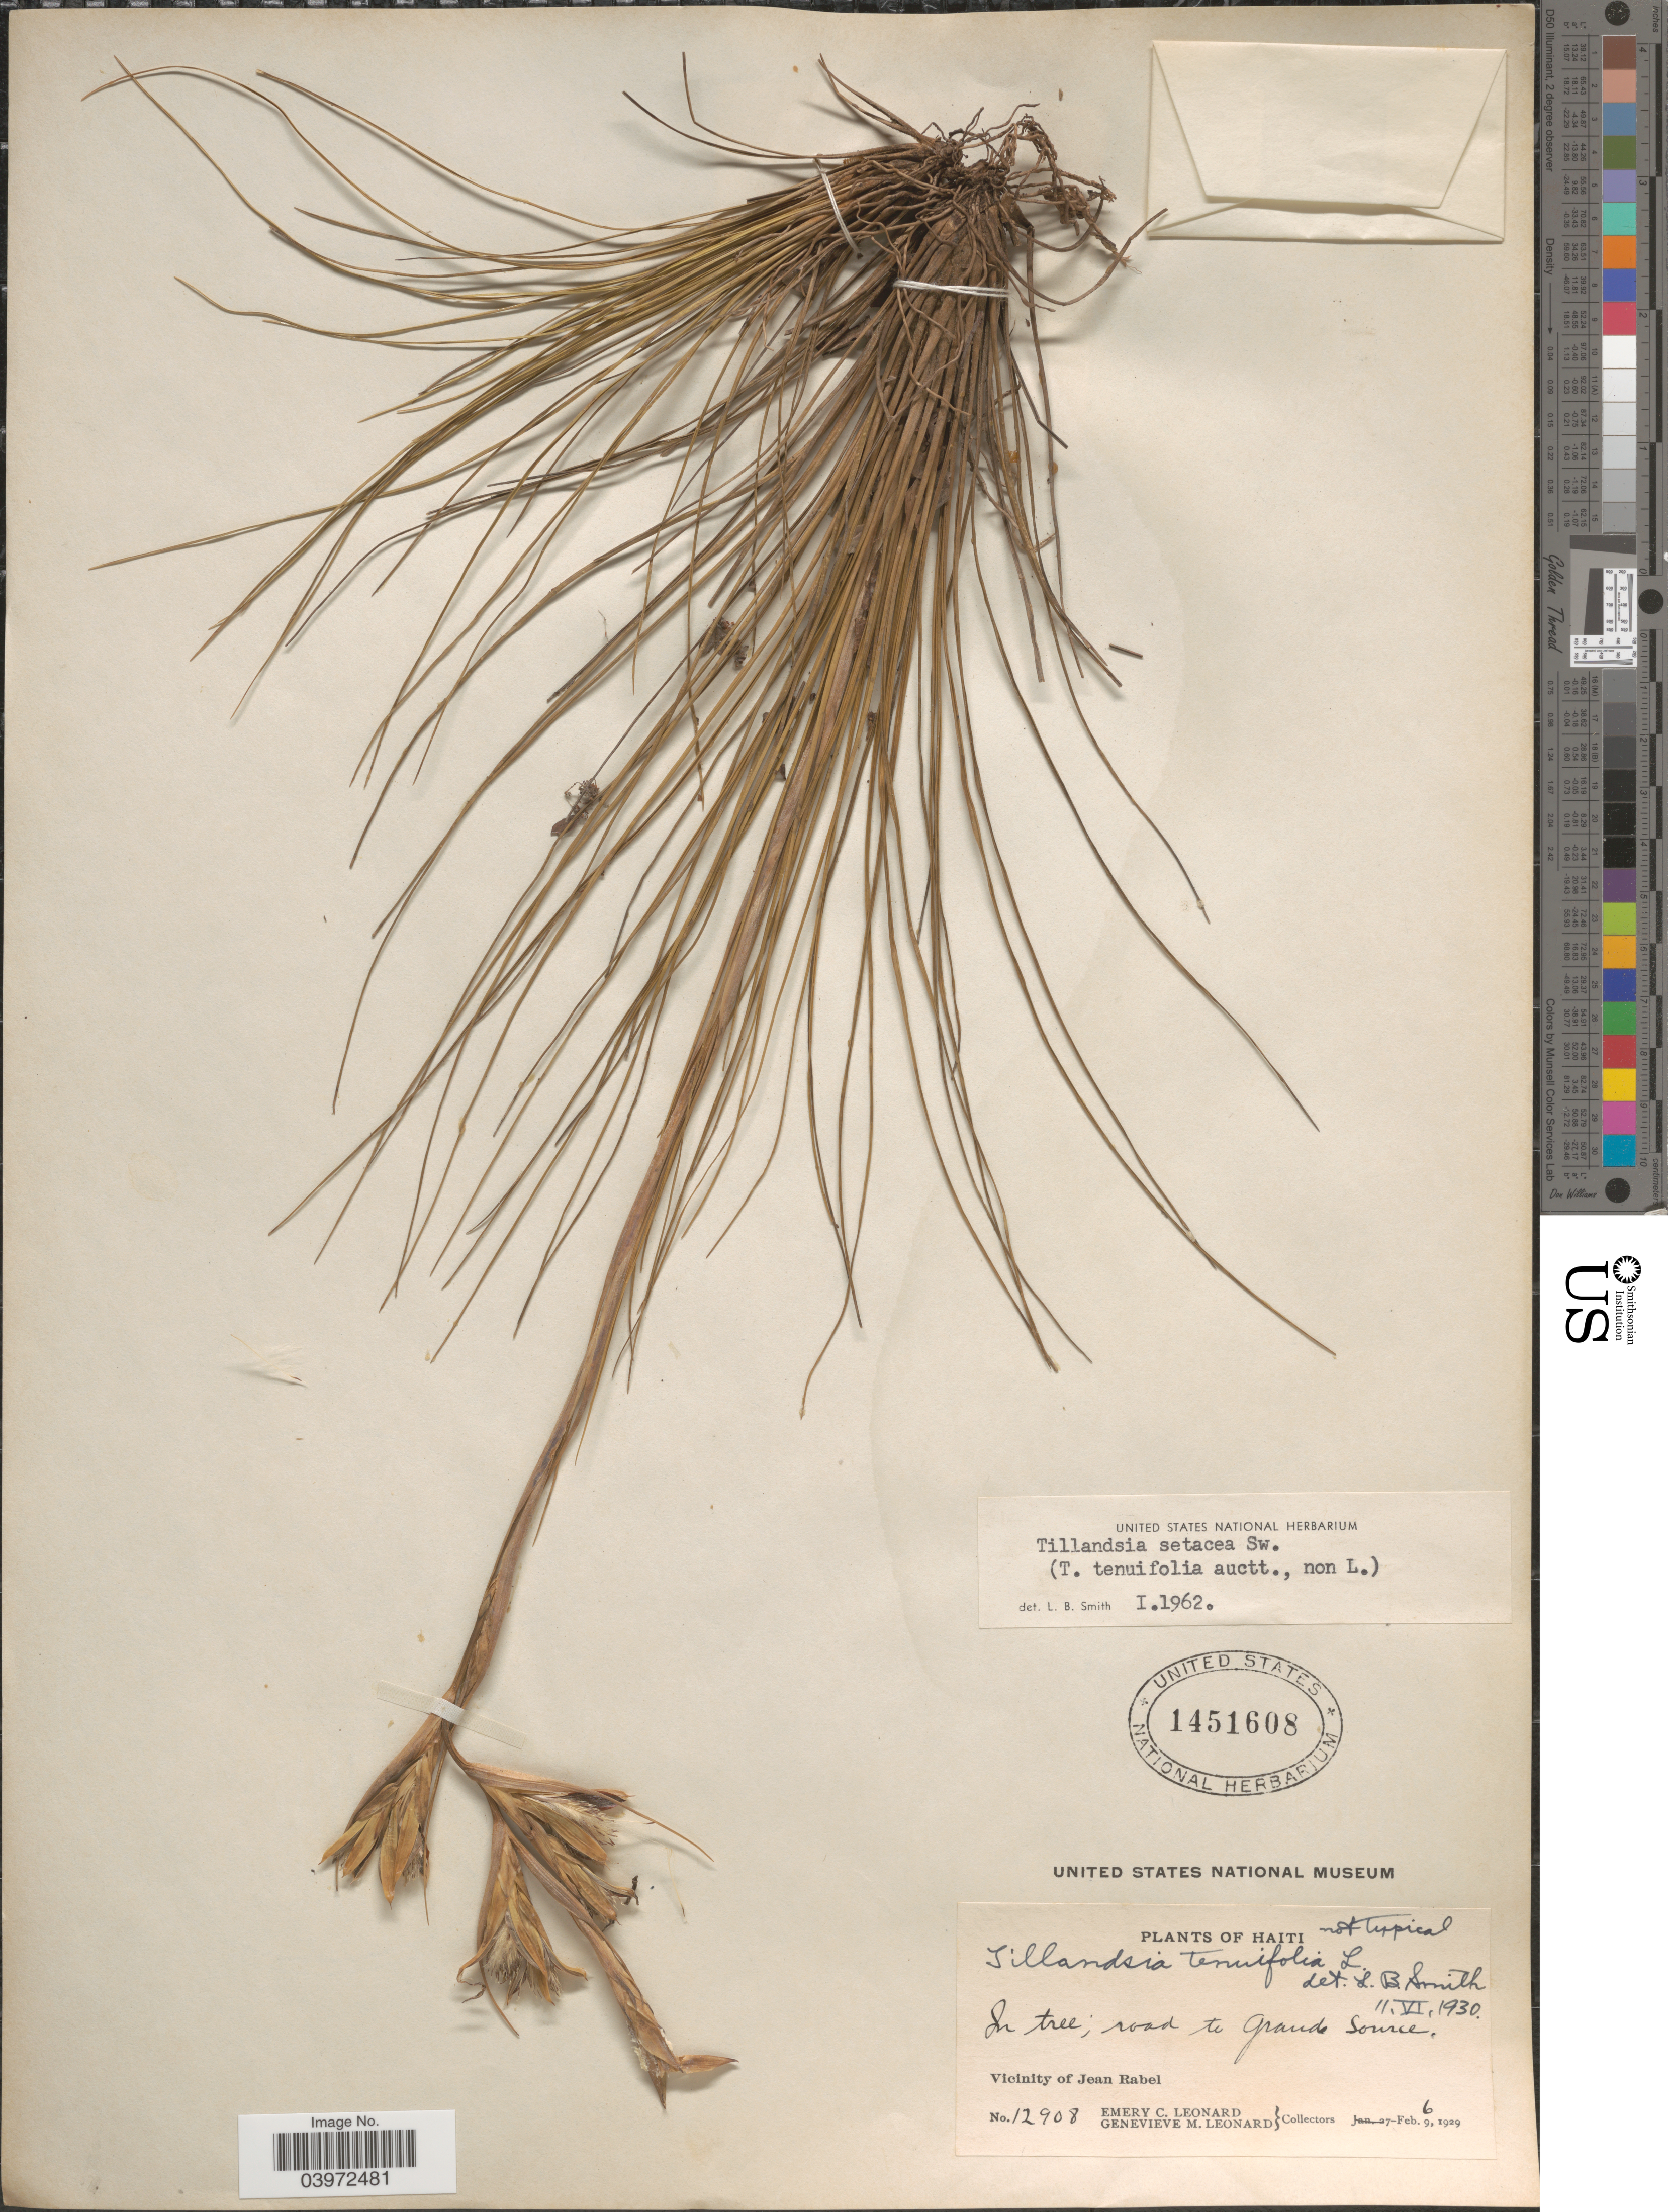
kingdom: Plantae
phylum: Tracheophyta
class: Liliopsida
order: Poales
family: Bromeliaceae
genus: Tillandsia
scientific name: Tillandsia setacea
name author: Sw.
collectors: E. C. Leonard & G. M. Leonard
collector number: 12908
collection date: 1929-02-06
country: Haiti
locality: In tree; road to Grande Source. Vicinity of Jean Rabel.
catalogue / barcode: US 1451608